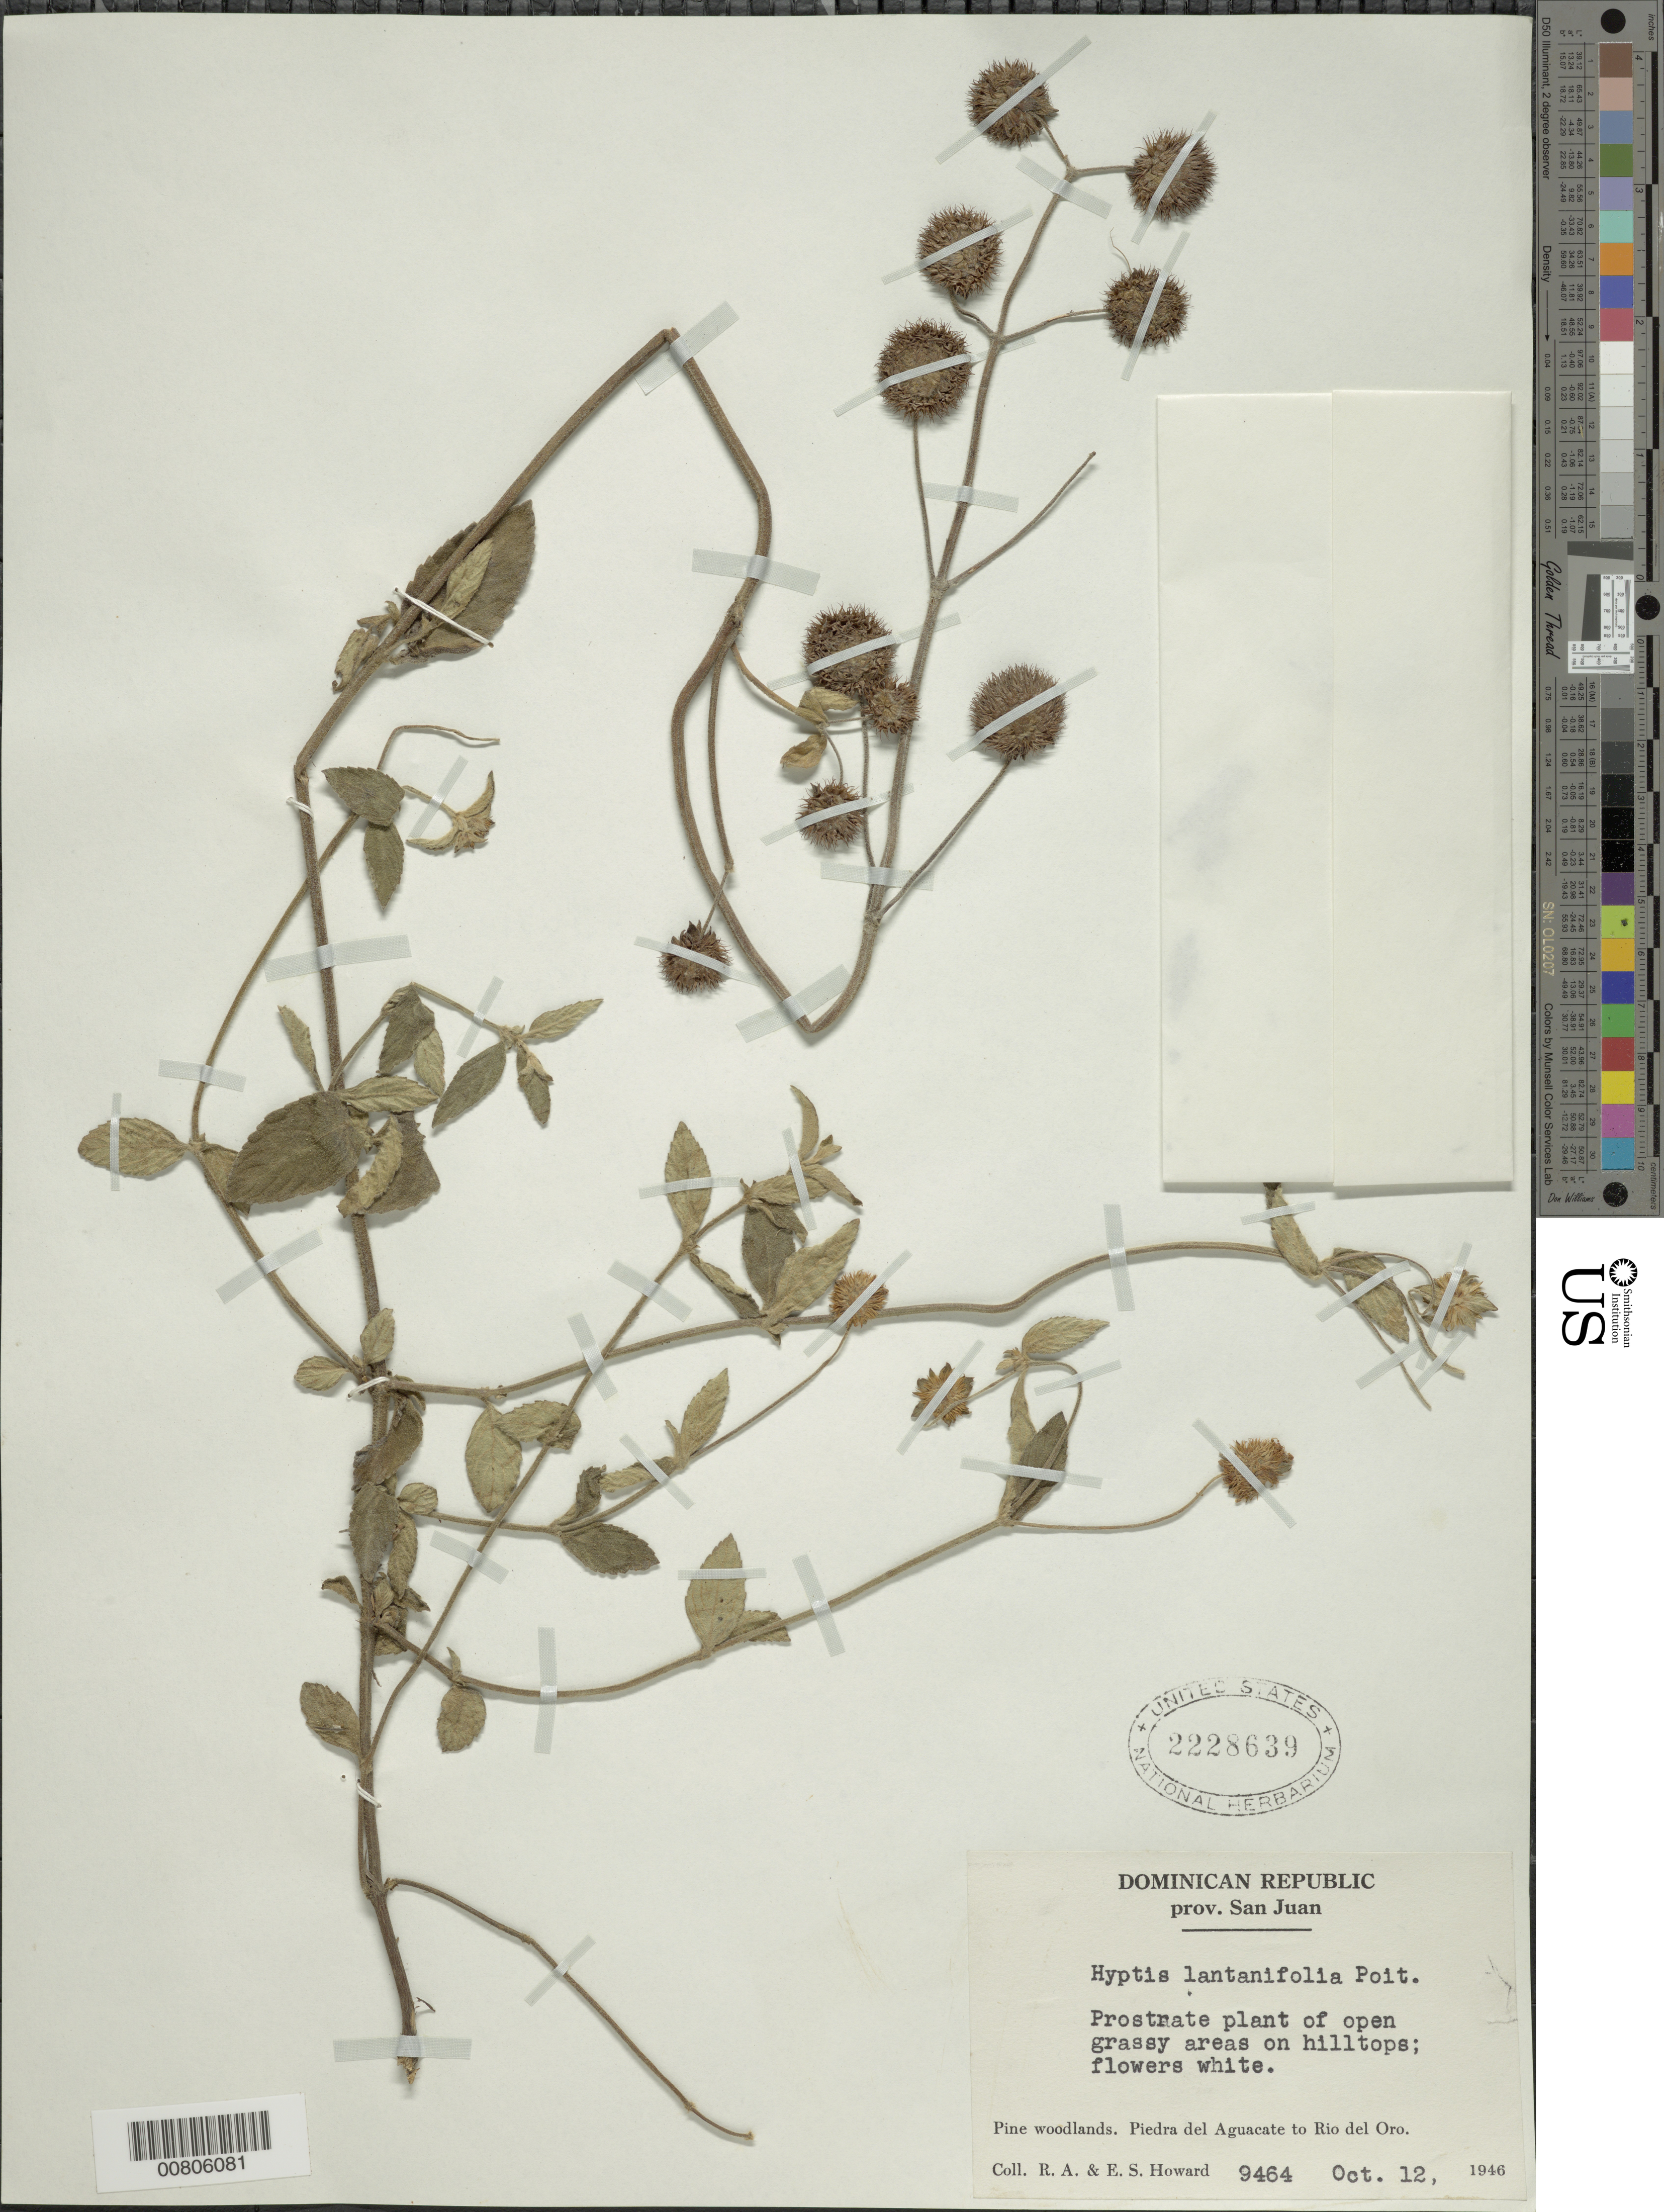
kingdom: Plantae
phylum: Tracheophyta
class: Magnoliopsida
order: Lamiales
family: Lamiaceae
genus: Hyptis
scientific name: Hyptis lantanifolia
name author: Poit.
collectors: R. A. Howard & E. S. Howard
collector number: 9464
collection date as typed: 12 Oct 1946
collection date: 1946-10-12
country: Dominican Republic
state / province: San Juan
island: Hispaniola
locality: Piedra del Aguacate to Rio del Oro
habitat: Open grassy areas on hilltops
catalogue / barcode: US 2228639